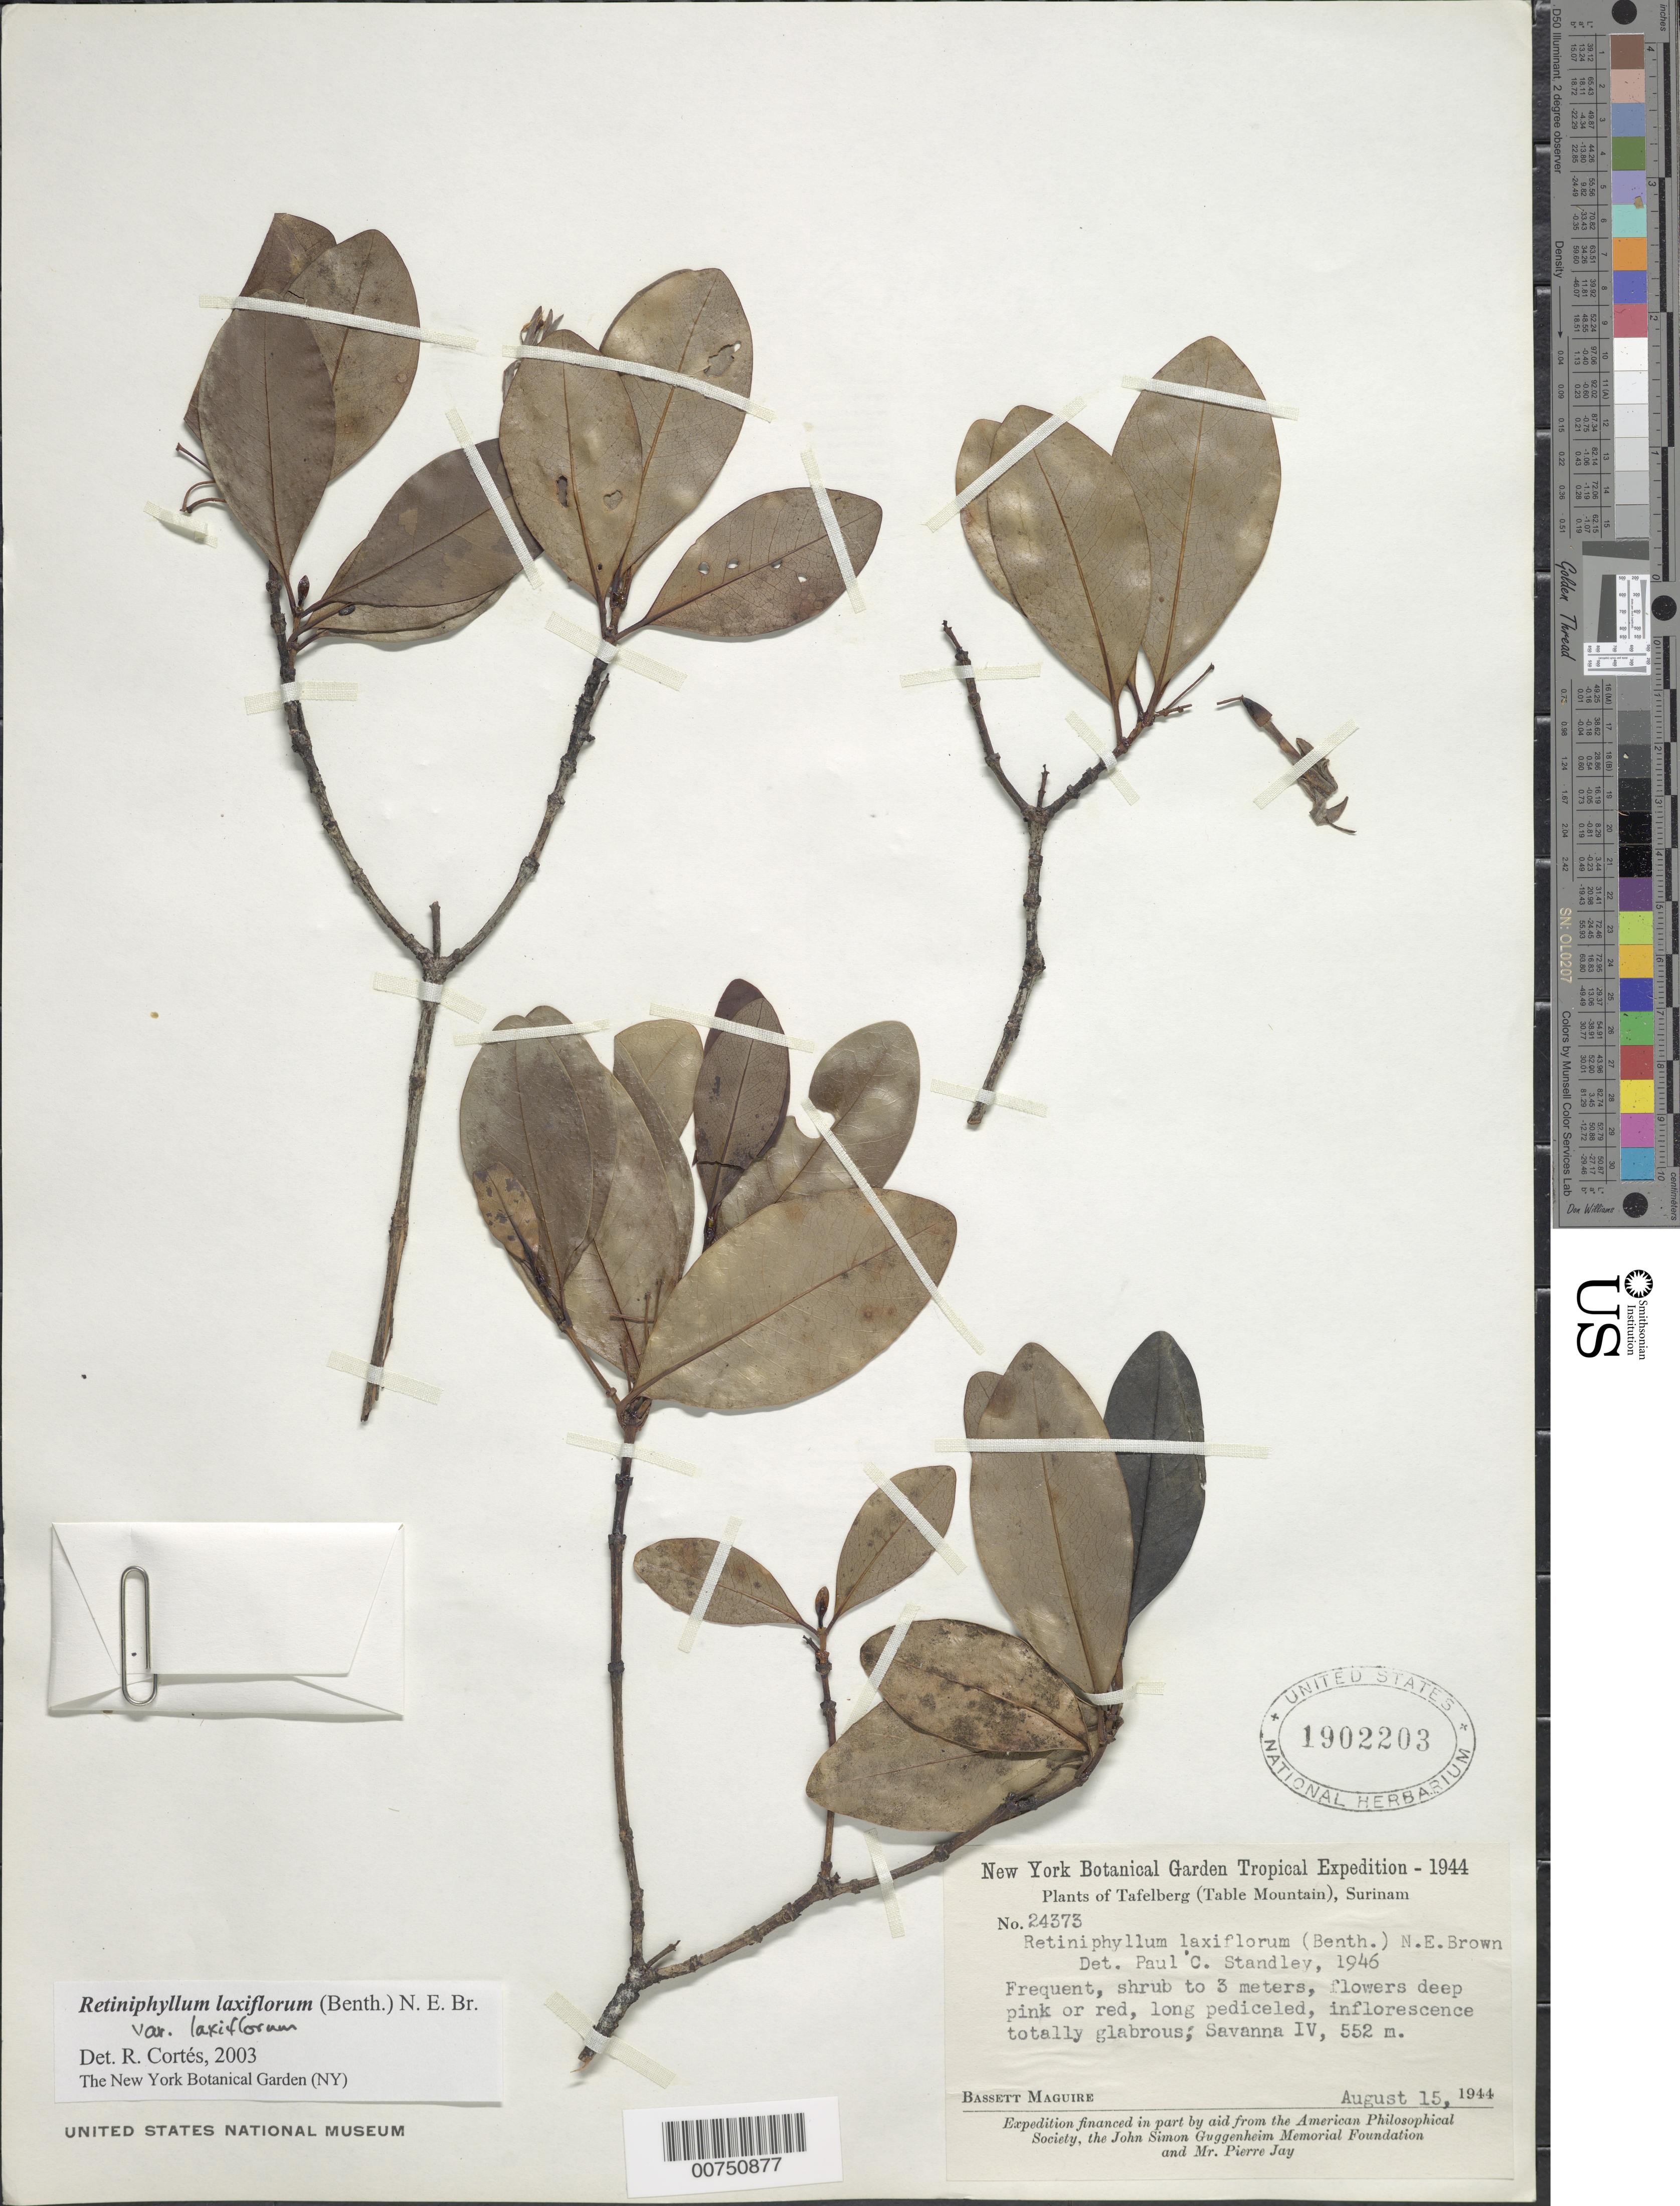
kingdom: Plantae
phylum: Tracheophyta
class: Magnoliopsida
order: Gentianales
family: Rubiaceae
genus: Retiniphyllum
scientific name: Retiniphyllum laxiflorum var. laxiflorum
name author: (Benth.) N.E. Br.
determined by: Cortes R., G.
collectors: B. Maguire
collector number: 24373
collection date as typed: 15-Aug-44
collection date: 1944-08-15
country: Suriname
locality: Tafelberg (Table Mountain), Savanna IV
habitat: Savanna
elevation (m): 520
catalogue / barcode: US 1902203